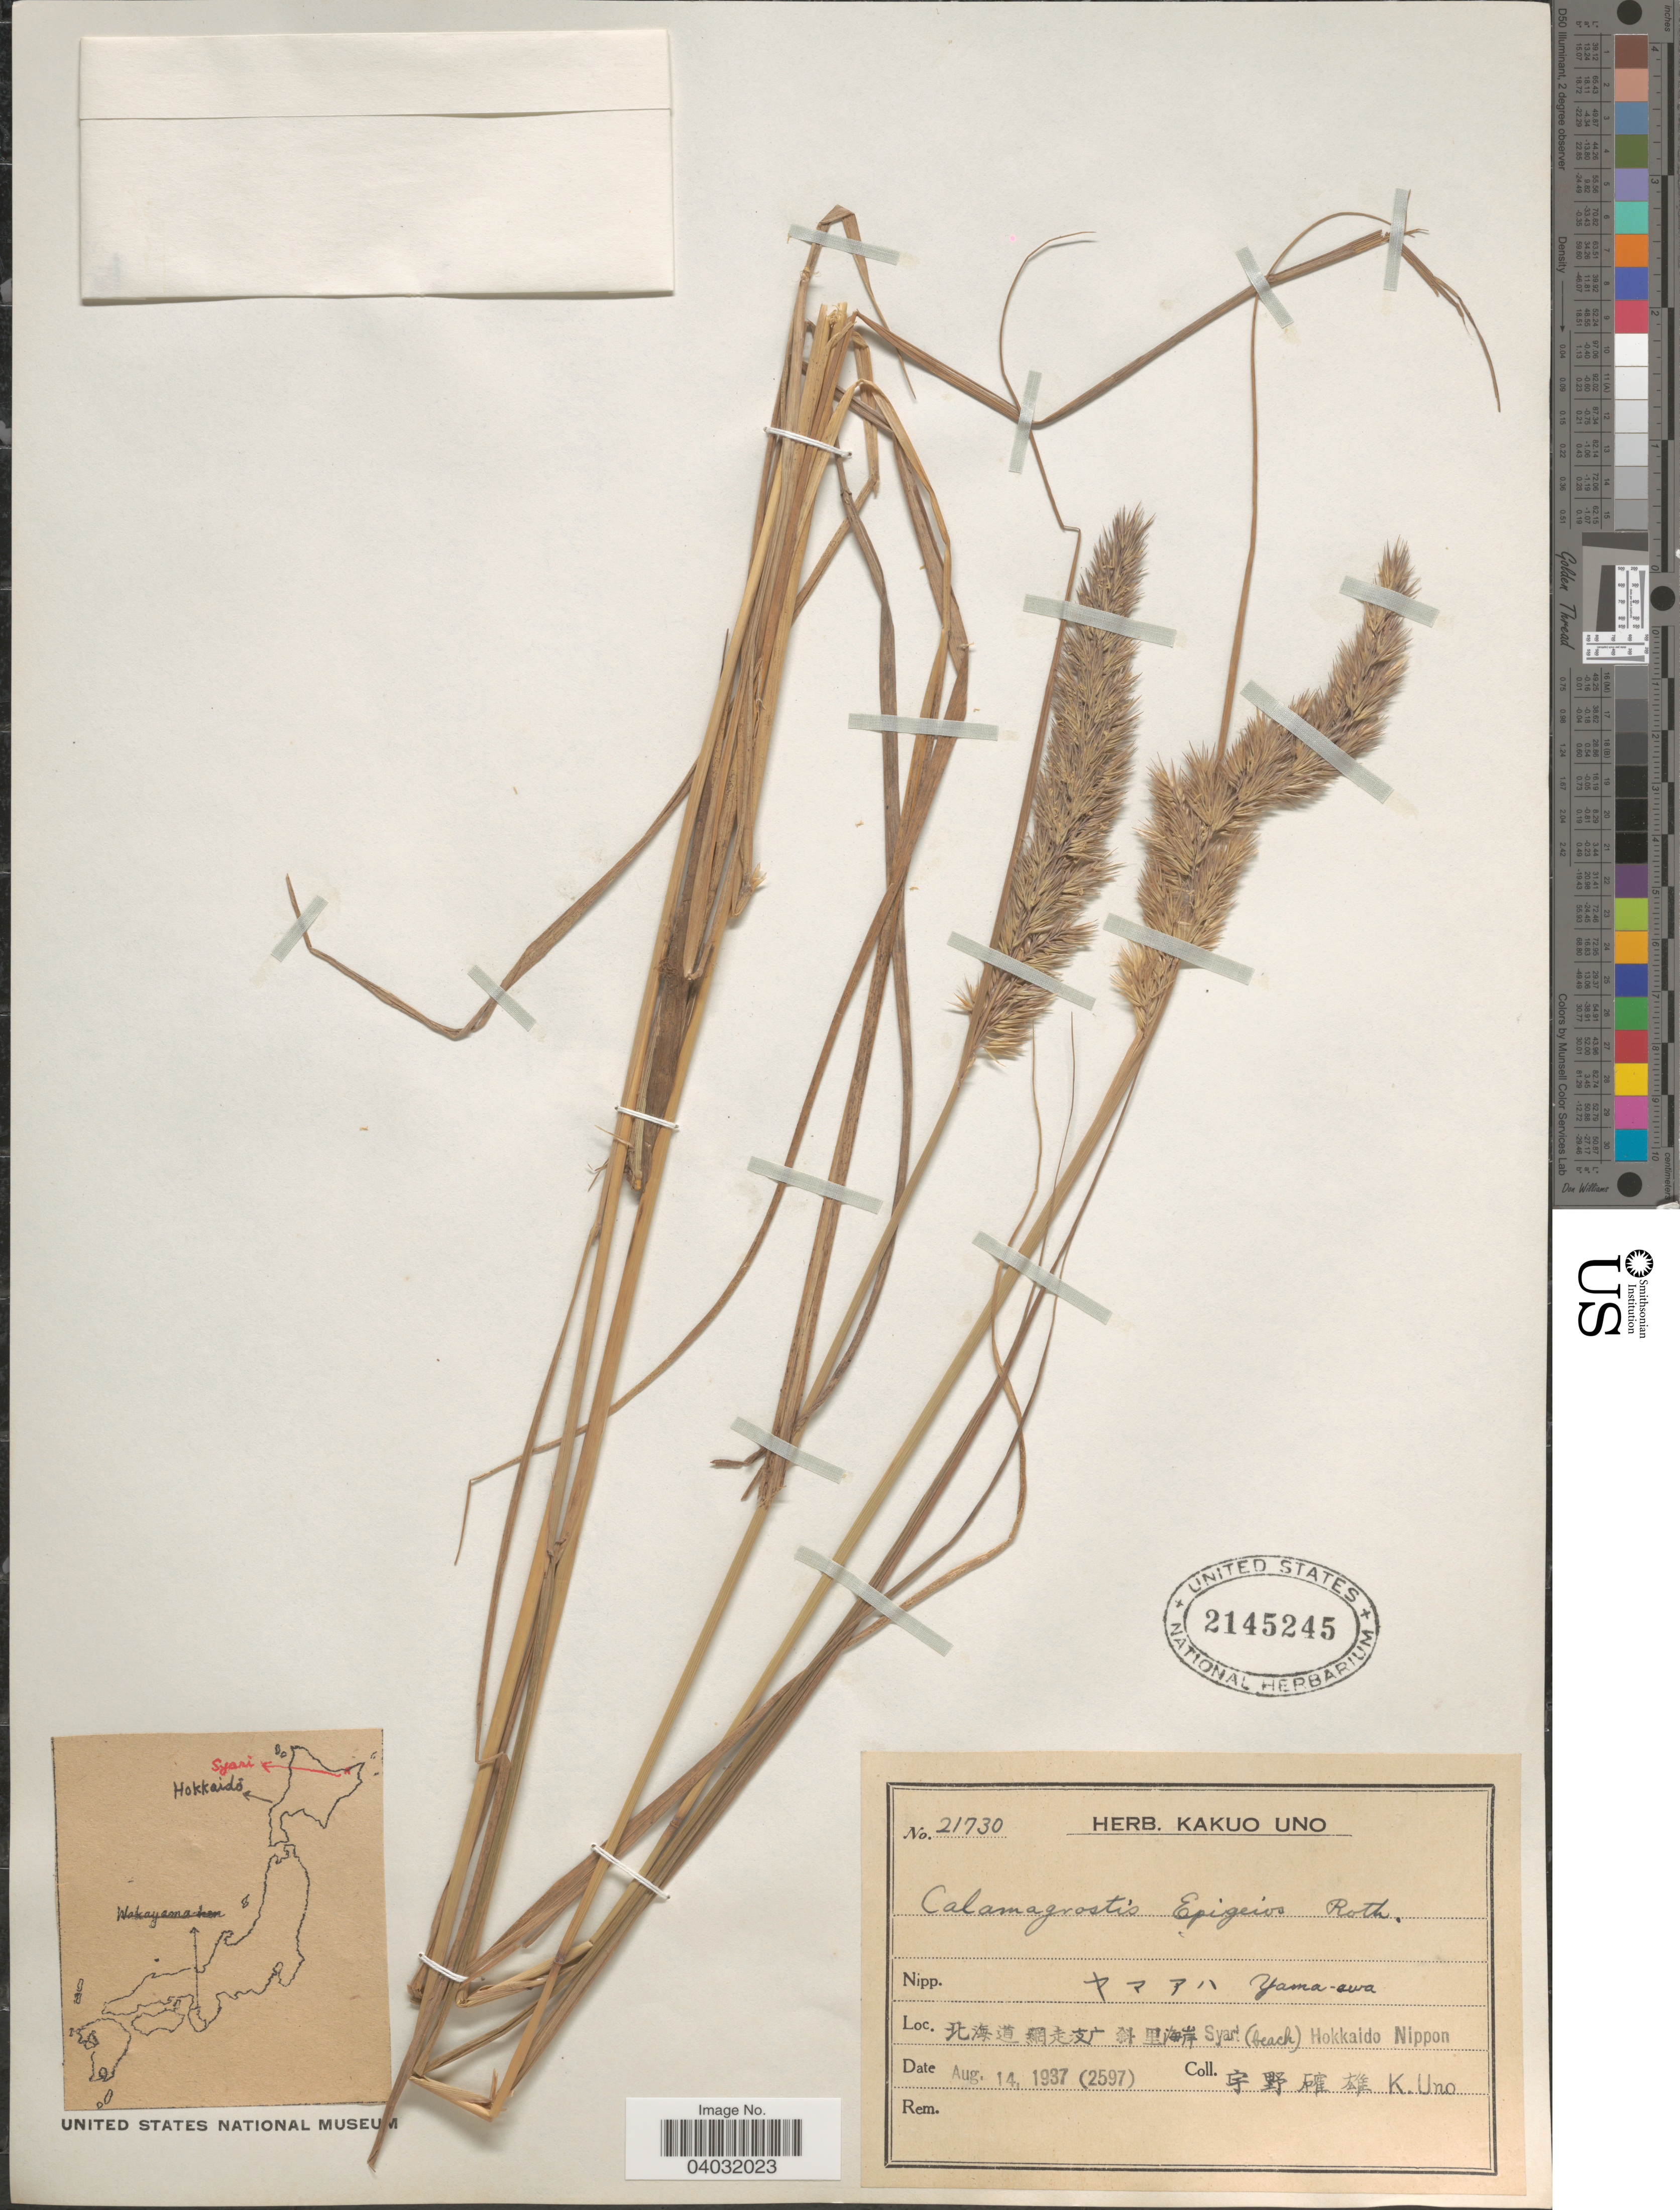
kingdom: Plantae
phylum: Tracheophyta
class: Liliopsida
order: Poales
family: Poaceae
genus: Calamagrostis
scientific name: Calamagrostis epigeios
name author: (L.) Roth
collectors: K. Uno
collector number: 21730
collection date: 1937-08-14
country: Japan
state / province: Hokkaidō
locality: X Syar (beach) Hokkaido Nippon.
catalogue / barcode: US 2145245